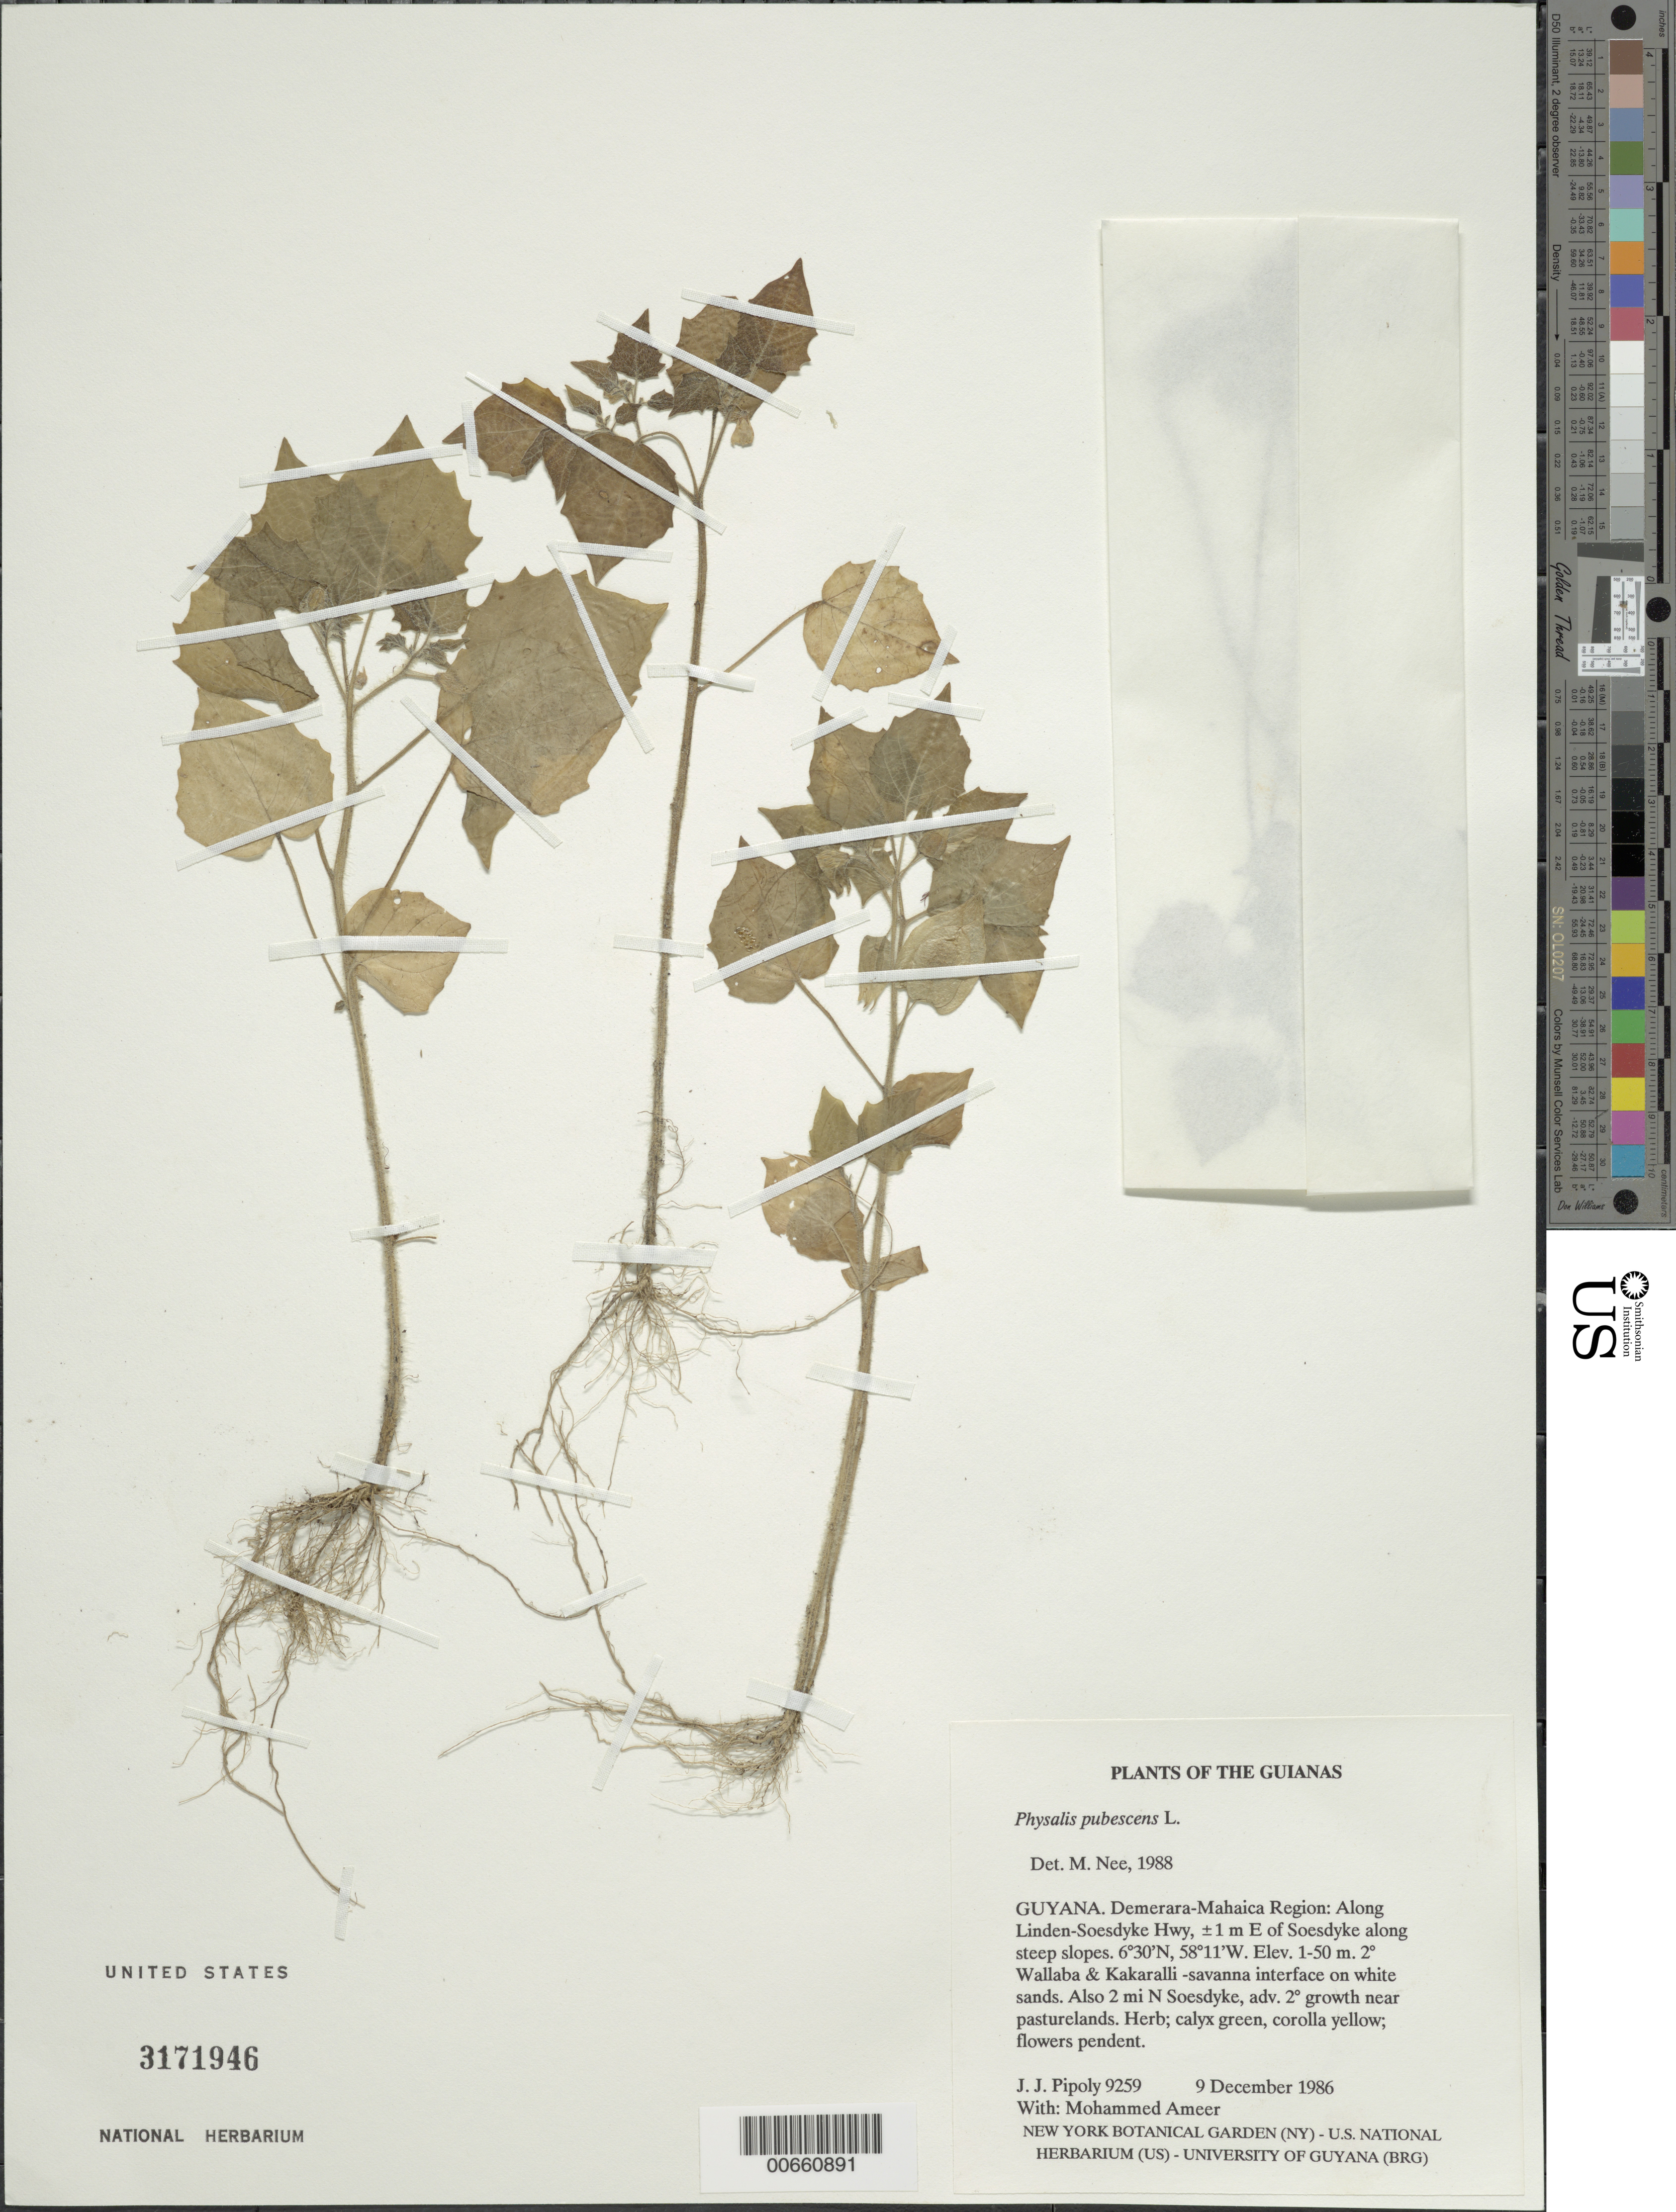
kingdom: Plantae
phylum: Tracheophyta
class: Magnoliopsida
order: Solanales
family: Solanaceae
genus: Physalis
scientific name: Physalis pubescens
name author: L.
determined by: Nee, Michael H.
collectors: J. J. Pipoly & M. Ameer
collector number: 9259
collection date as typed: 9 December 1986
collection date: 1986-12-09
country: Guyana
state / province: Demerara-Mahaica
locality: Along Linden-Soesdyke Hwy, ±1 m E of Soesdyke along steep slopes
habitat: Secondary Wallaba-Kakaralli - savanna interface on white sands. Also 2 mi N Soesdyke, adv. secondary growth near pasturelands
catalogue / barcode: US 3171946